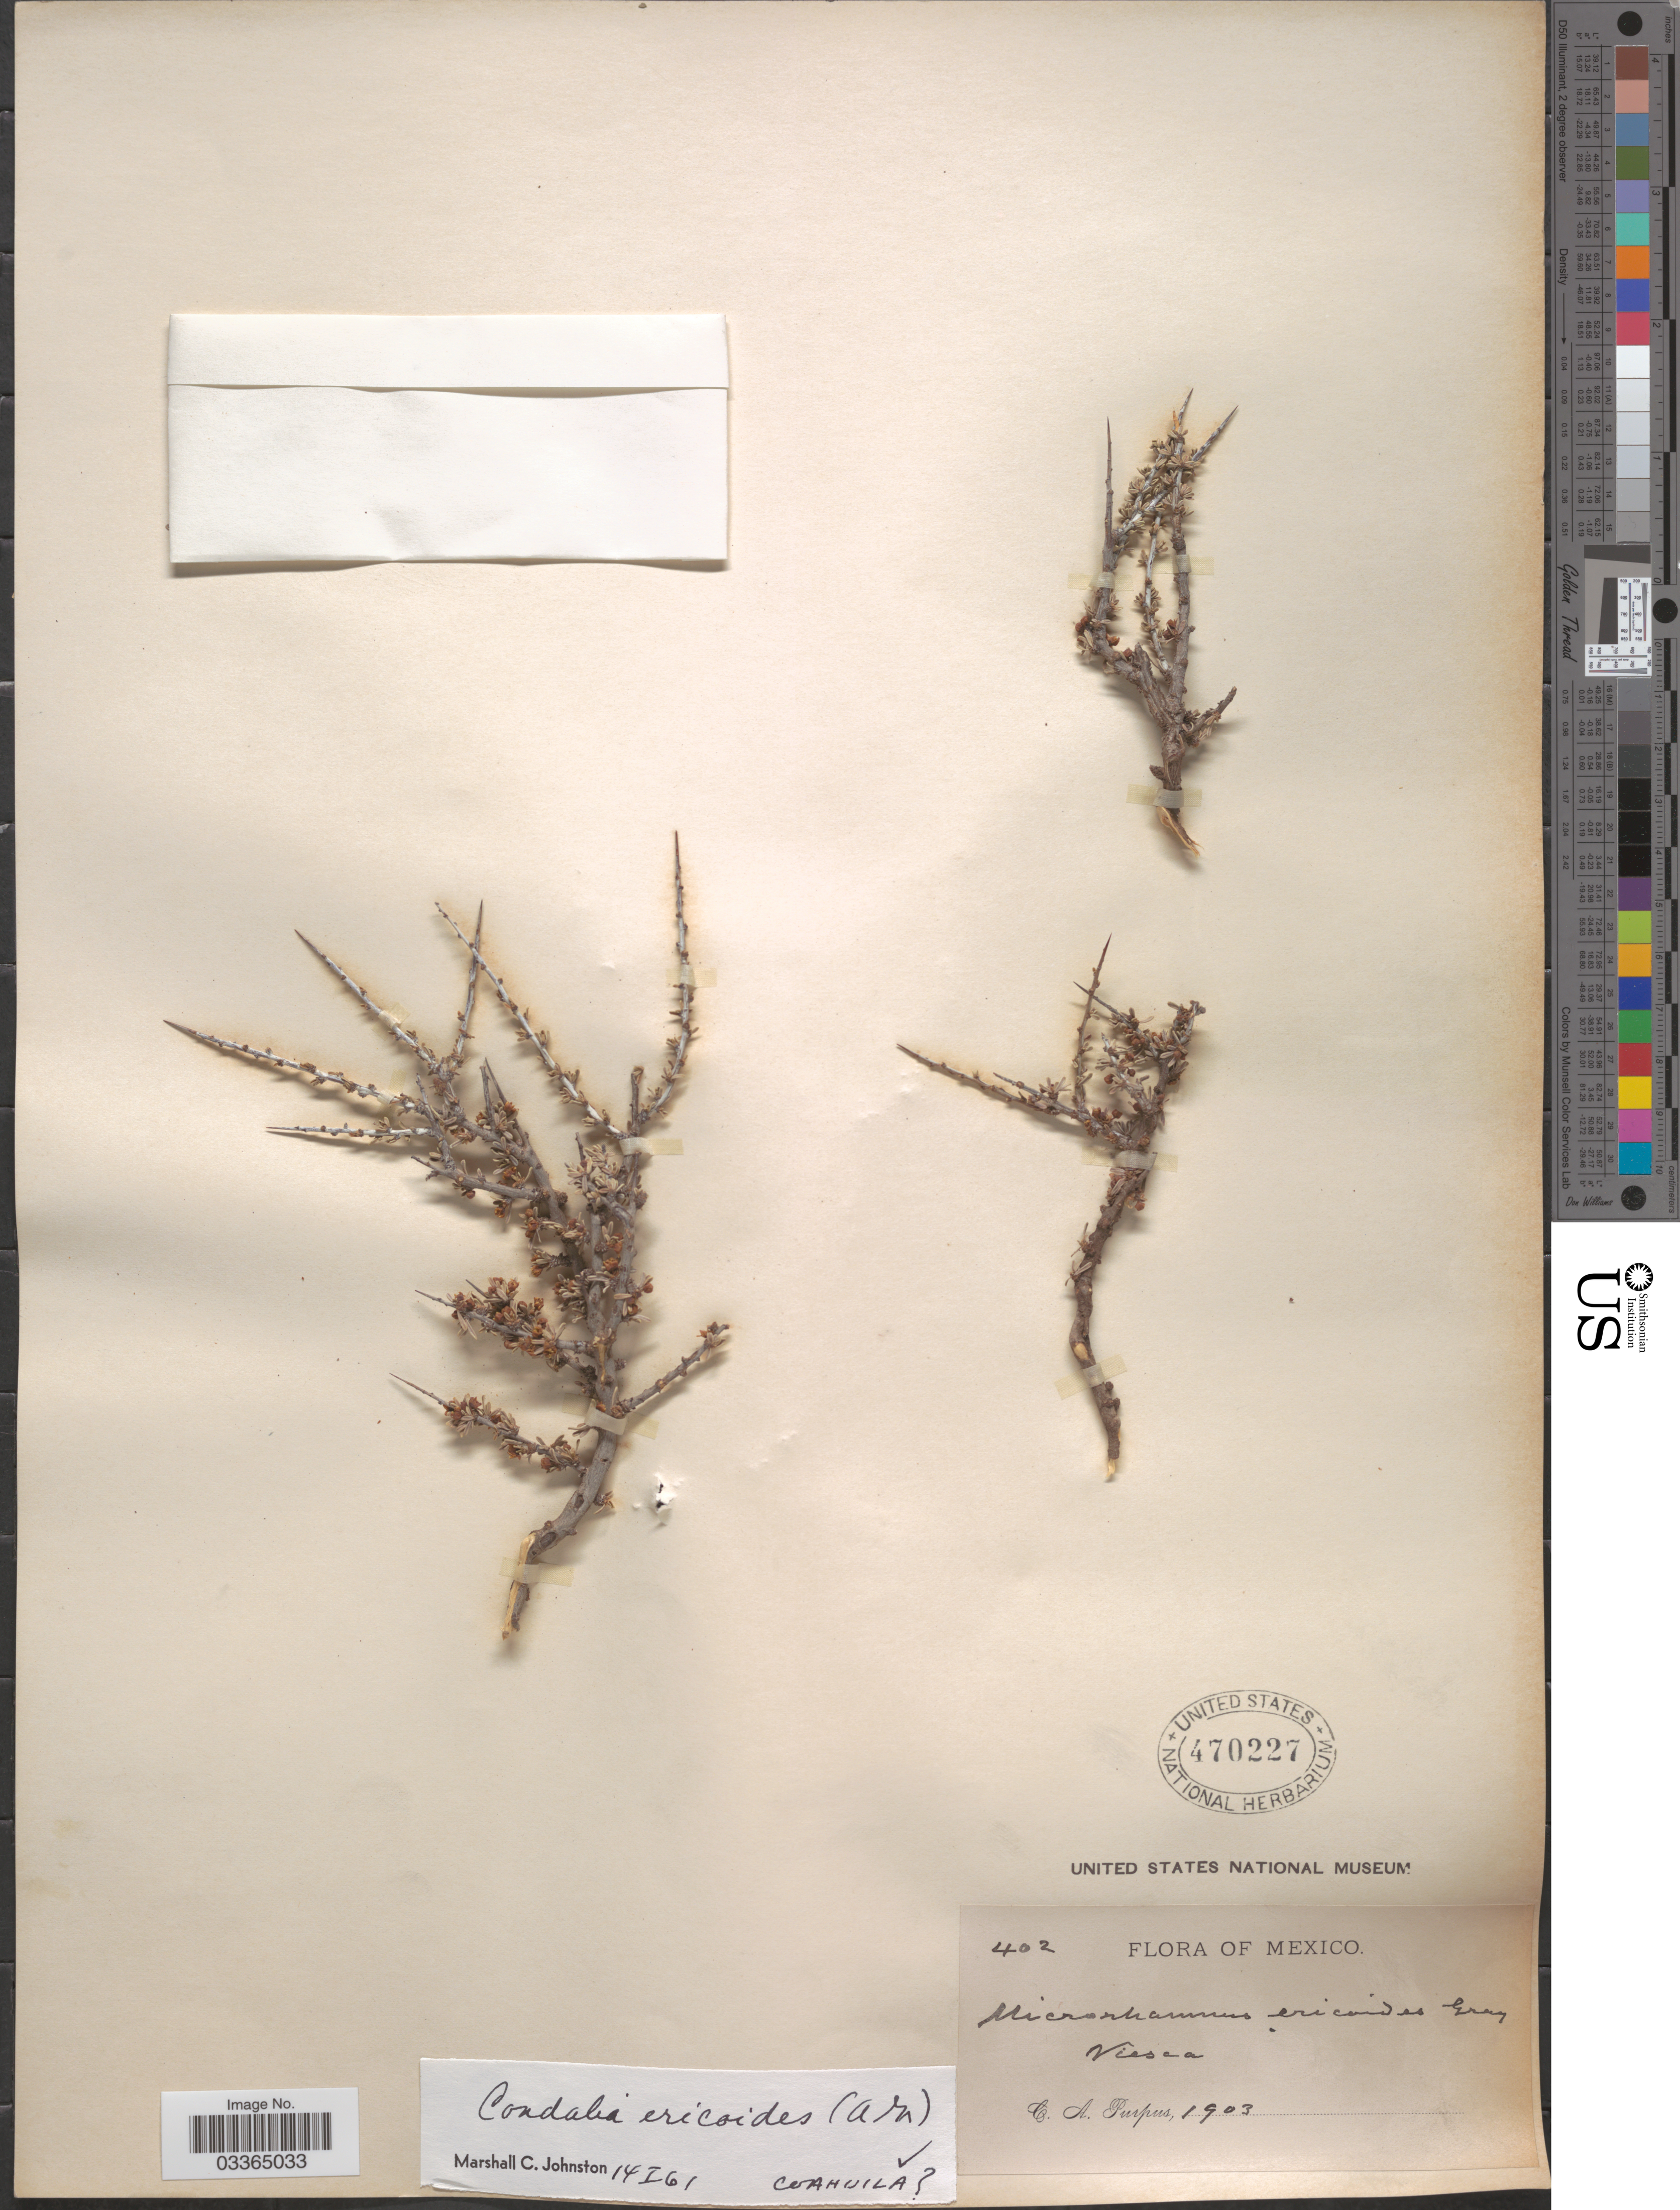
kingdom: Plantae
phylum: Tracheophyta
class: Magnoliopsida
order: Rosales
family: Rhamnaceae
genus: Condalia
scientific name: Condalia ericoides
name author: (A. Gray) M.C. Johnst.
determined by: Johnston, M. C.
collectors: C. A. Purpus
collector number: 402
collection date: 1903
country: Mexico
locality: Viesca.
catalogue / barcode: US 470227